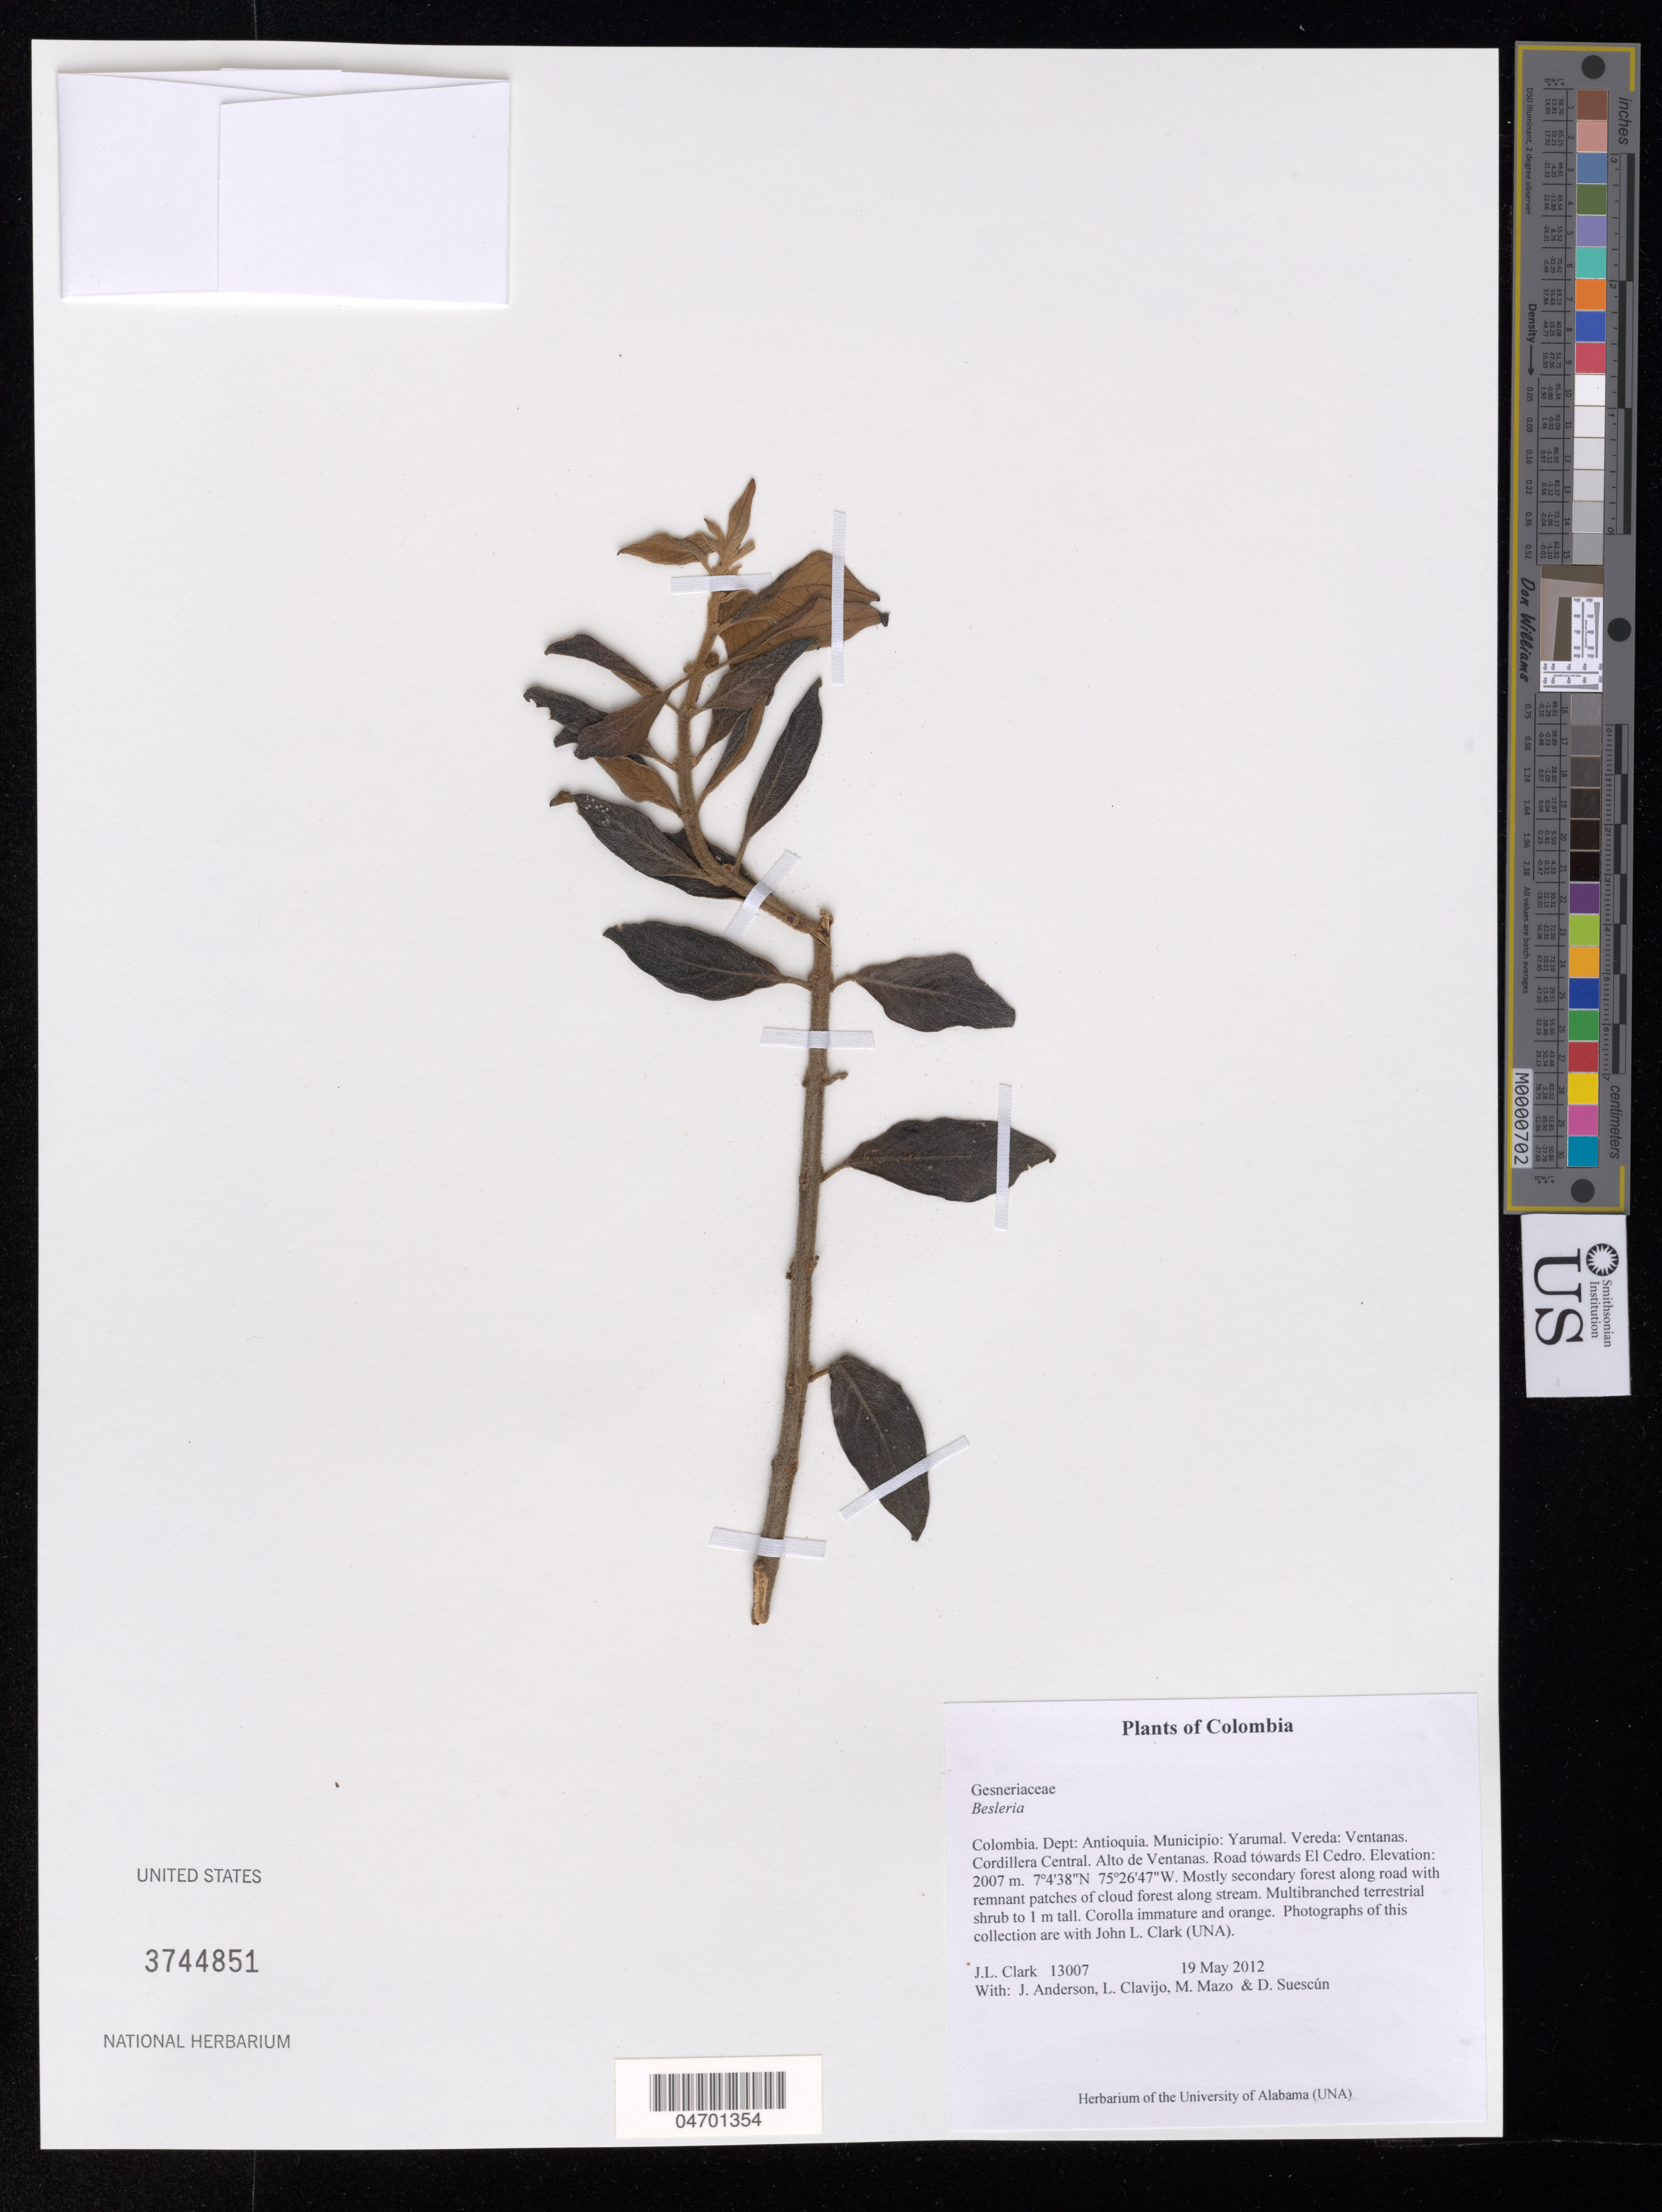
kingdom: Plantae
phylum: Tracheophyta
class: Magnoliopsida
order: Lamiales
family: Gesneriaceae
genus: Besleria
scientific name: Besleria sp.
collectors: J. L. Clark, J. Anderson, L. Clavijo & M. Mazo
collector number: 13007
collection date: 2012-05-19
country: Colombia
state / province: Antioquia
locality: Dept: Antioquia. Municipio: Yarumal. Vereda: Ventanas. Cordillera Central. Alto de Ventanas. Road towards El Cedro.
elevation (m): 2007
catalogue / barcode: US 3744851